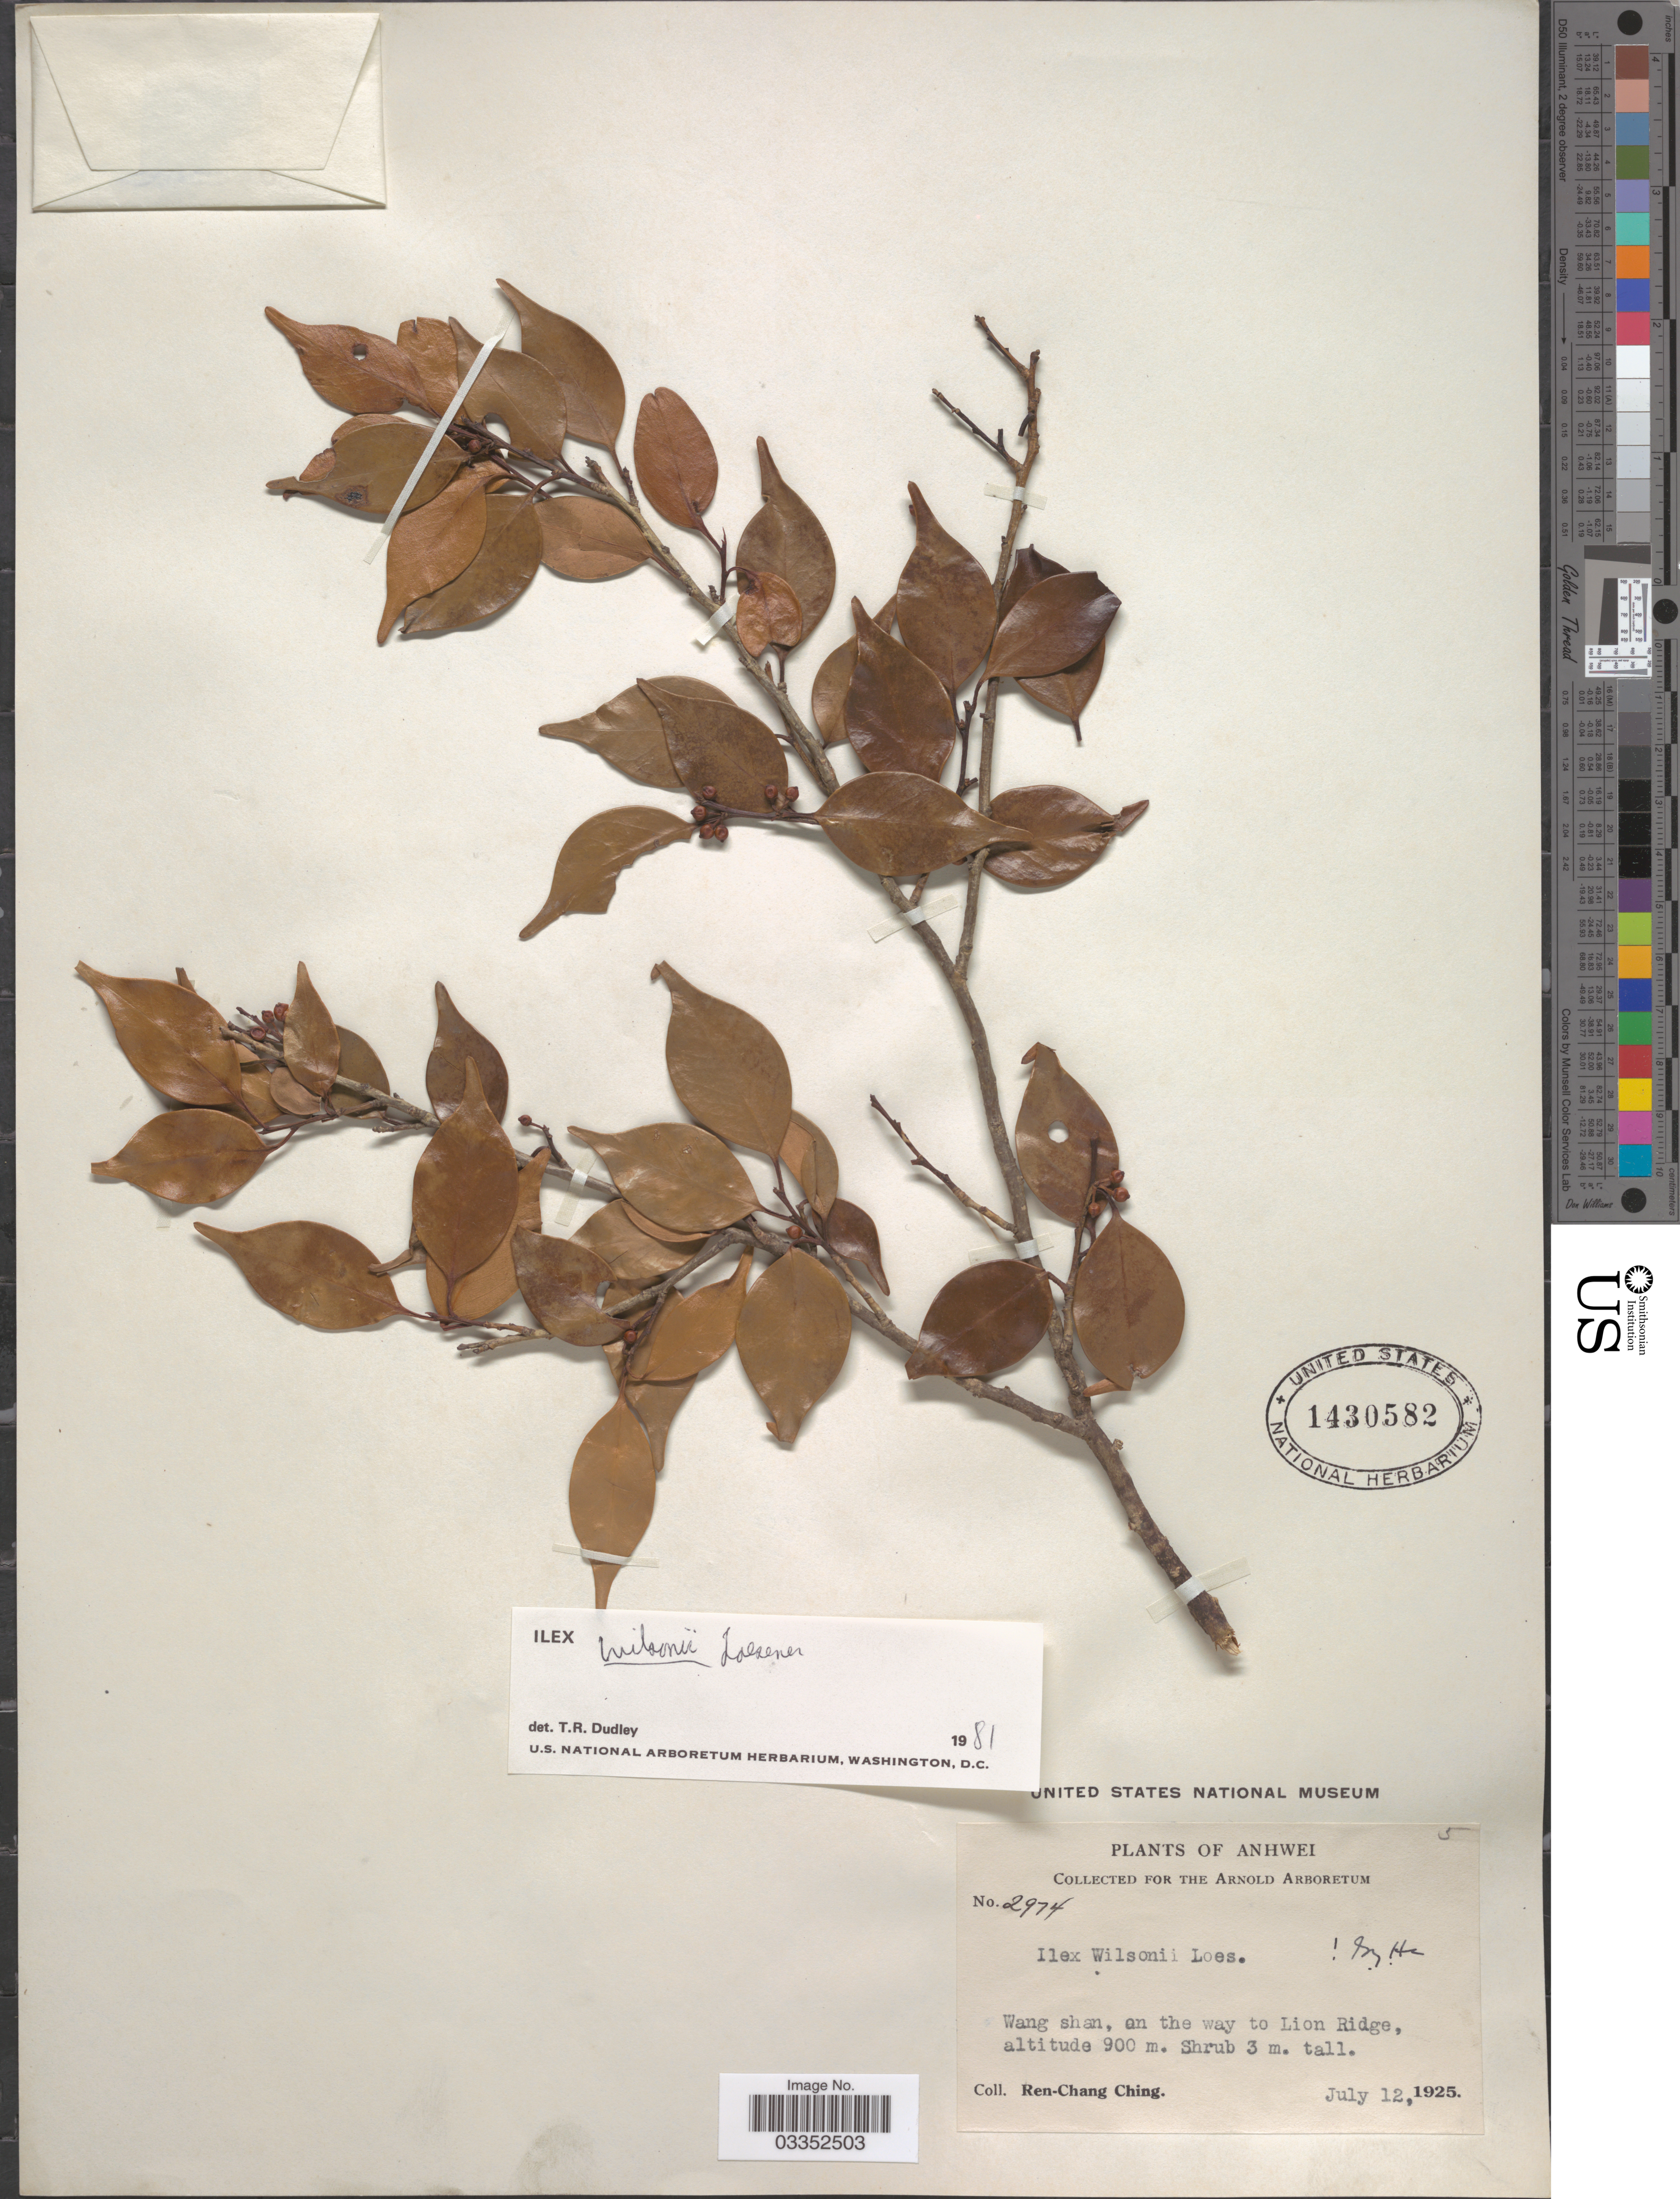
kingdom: Plantae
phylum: Tracheophyta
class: Magnoliopsida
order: Aquifoliales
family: Aquifoliaceae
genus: Ilex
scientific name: Ilex wilsonii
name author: Loes.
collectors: R. C. Ching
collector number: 2974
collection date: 1925-07-12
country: China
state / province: Anhui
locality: Anhwei: Wang shan, on the way to Lion Ridge.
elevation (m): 900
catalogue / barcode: US 1430582